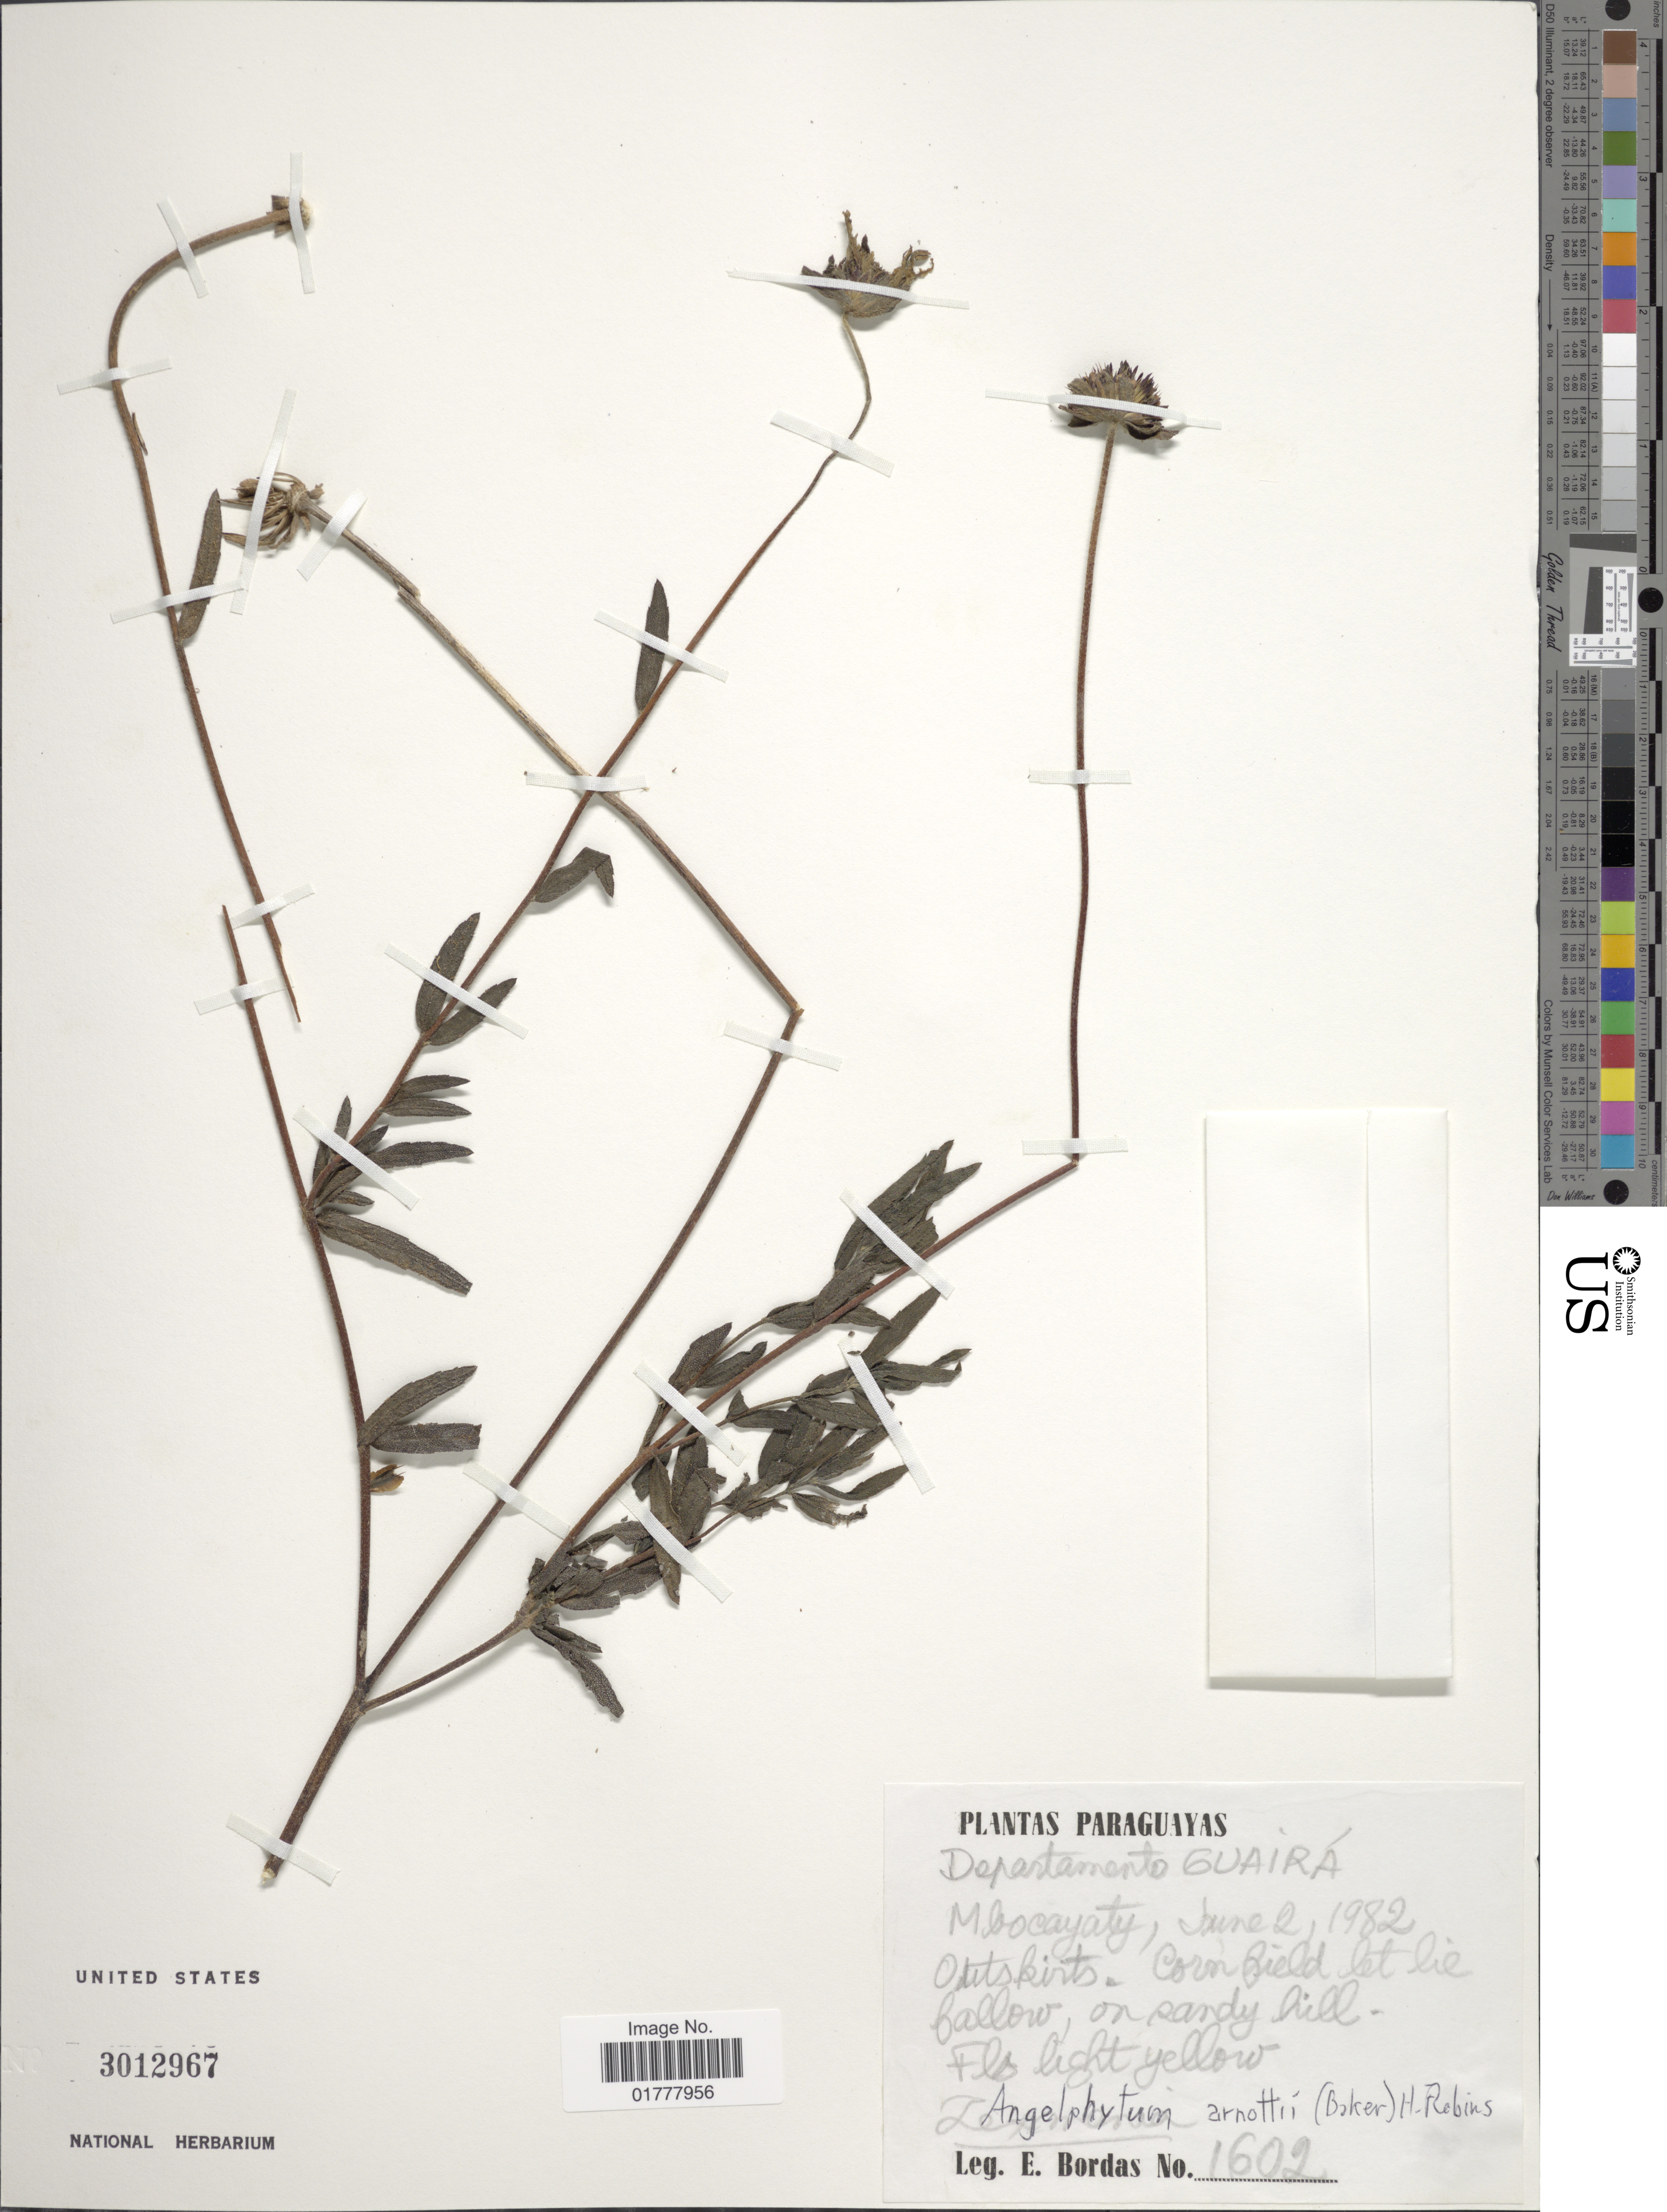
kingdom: Plantae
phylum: Tracheophyta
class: Magnoliopsida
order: Asterales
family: Asteraceae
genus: Angelphytum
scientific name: Angelphytum arnottii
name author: (Baker) H. Rob.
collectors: E. Bordas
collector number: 1602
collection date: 1982-06-02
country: Paraguay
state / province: Guaira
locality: Departamento Guaira, Mbocauaty, outskirts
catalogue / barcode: US 3012967